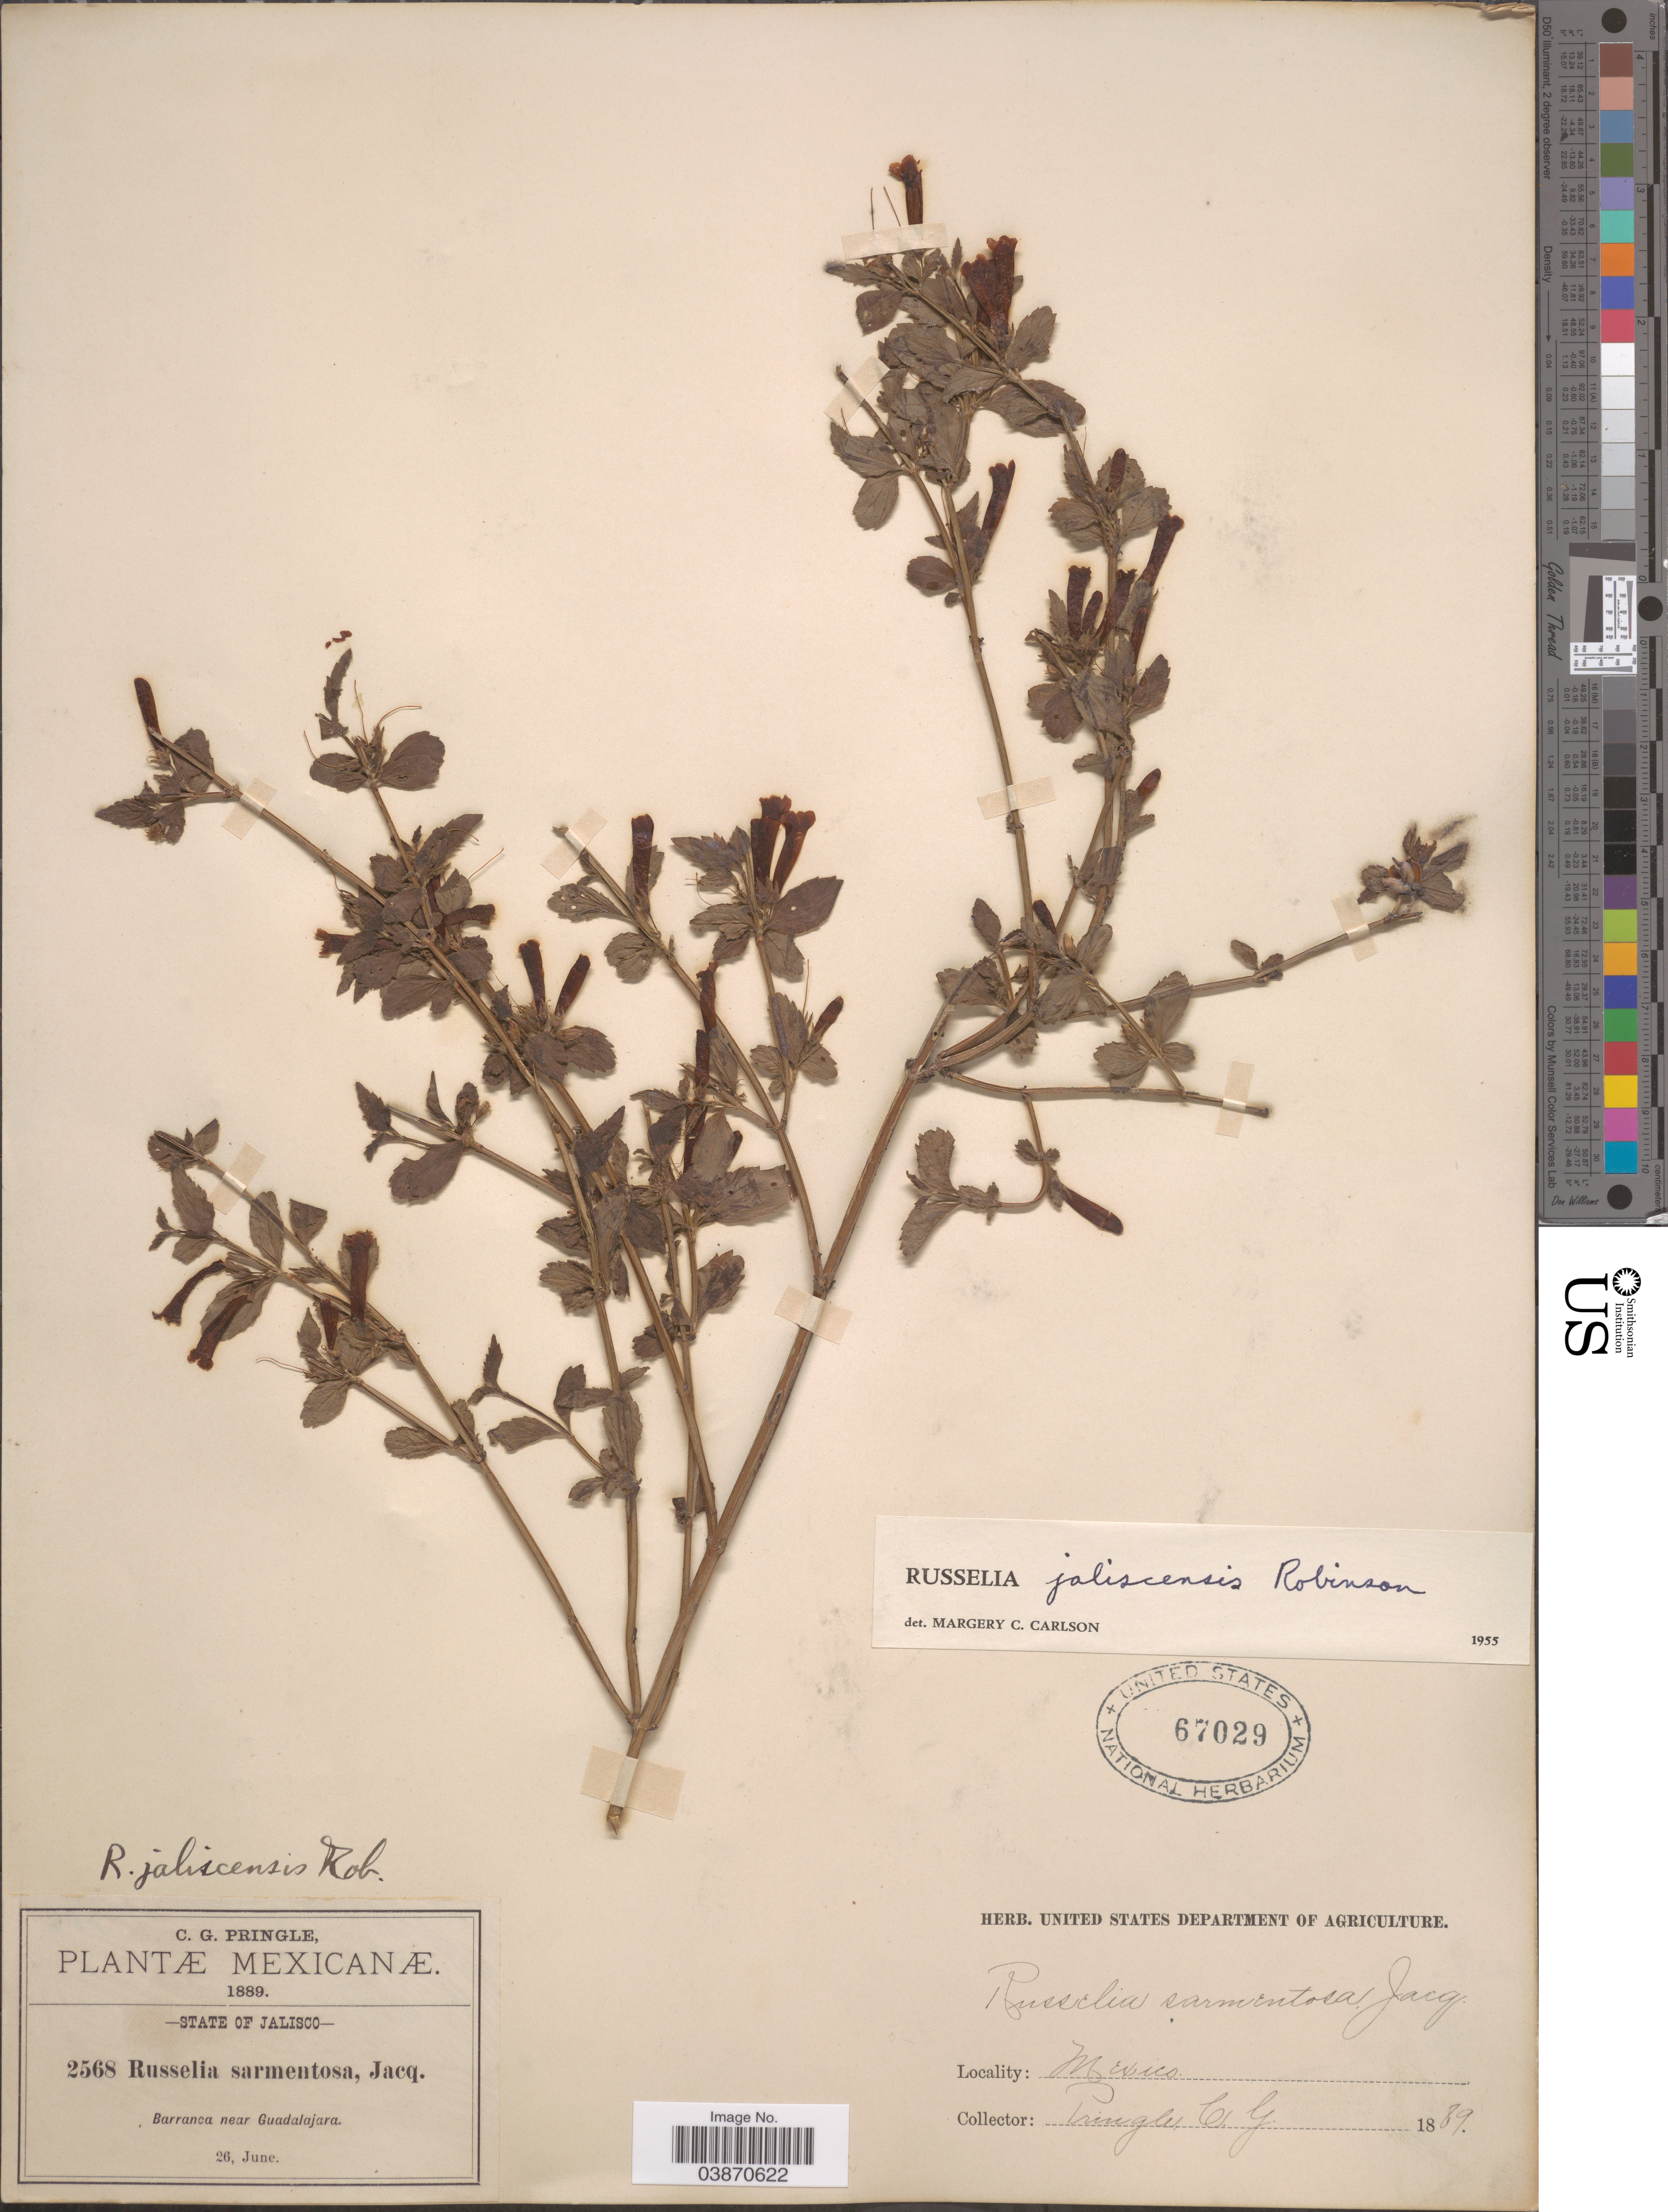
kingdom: Plantae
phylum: Tracheophyta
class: Magnoliopsida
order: Lamiales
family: Plantaginaceae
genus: Russelia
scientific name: Russelia jaliscensis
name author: B.L. Rob.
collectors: C. G. Pringle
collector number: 2568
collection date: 1889-06-26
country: Mexico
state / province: Jalisco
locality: Barranca near Guadalajara.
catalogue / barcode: US 67029